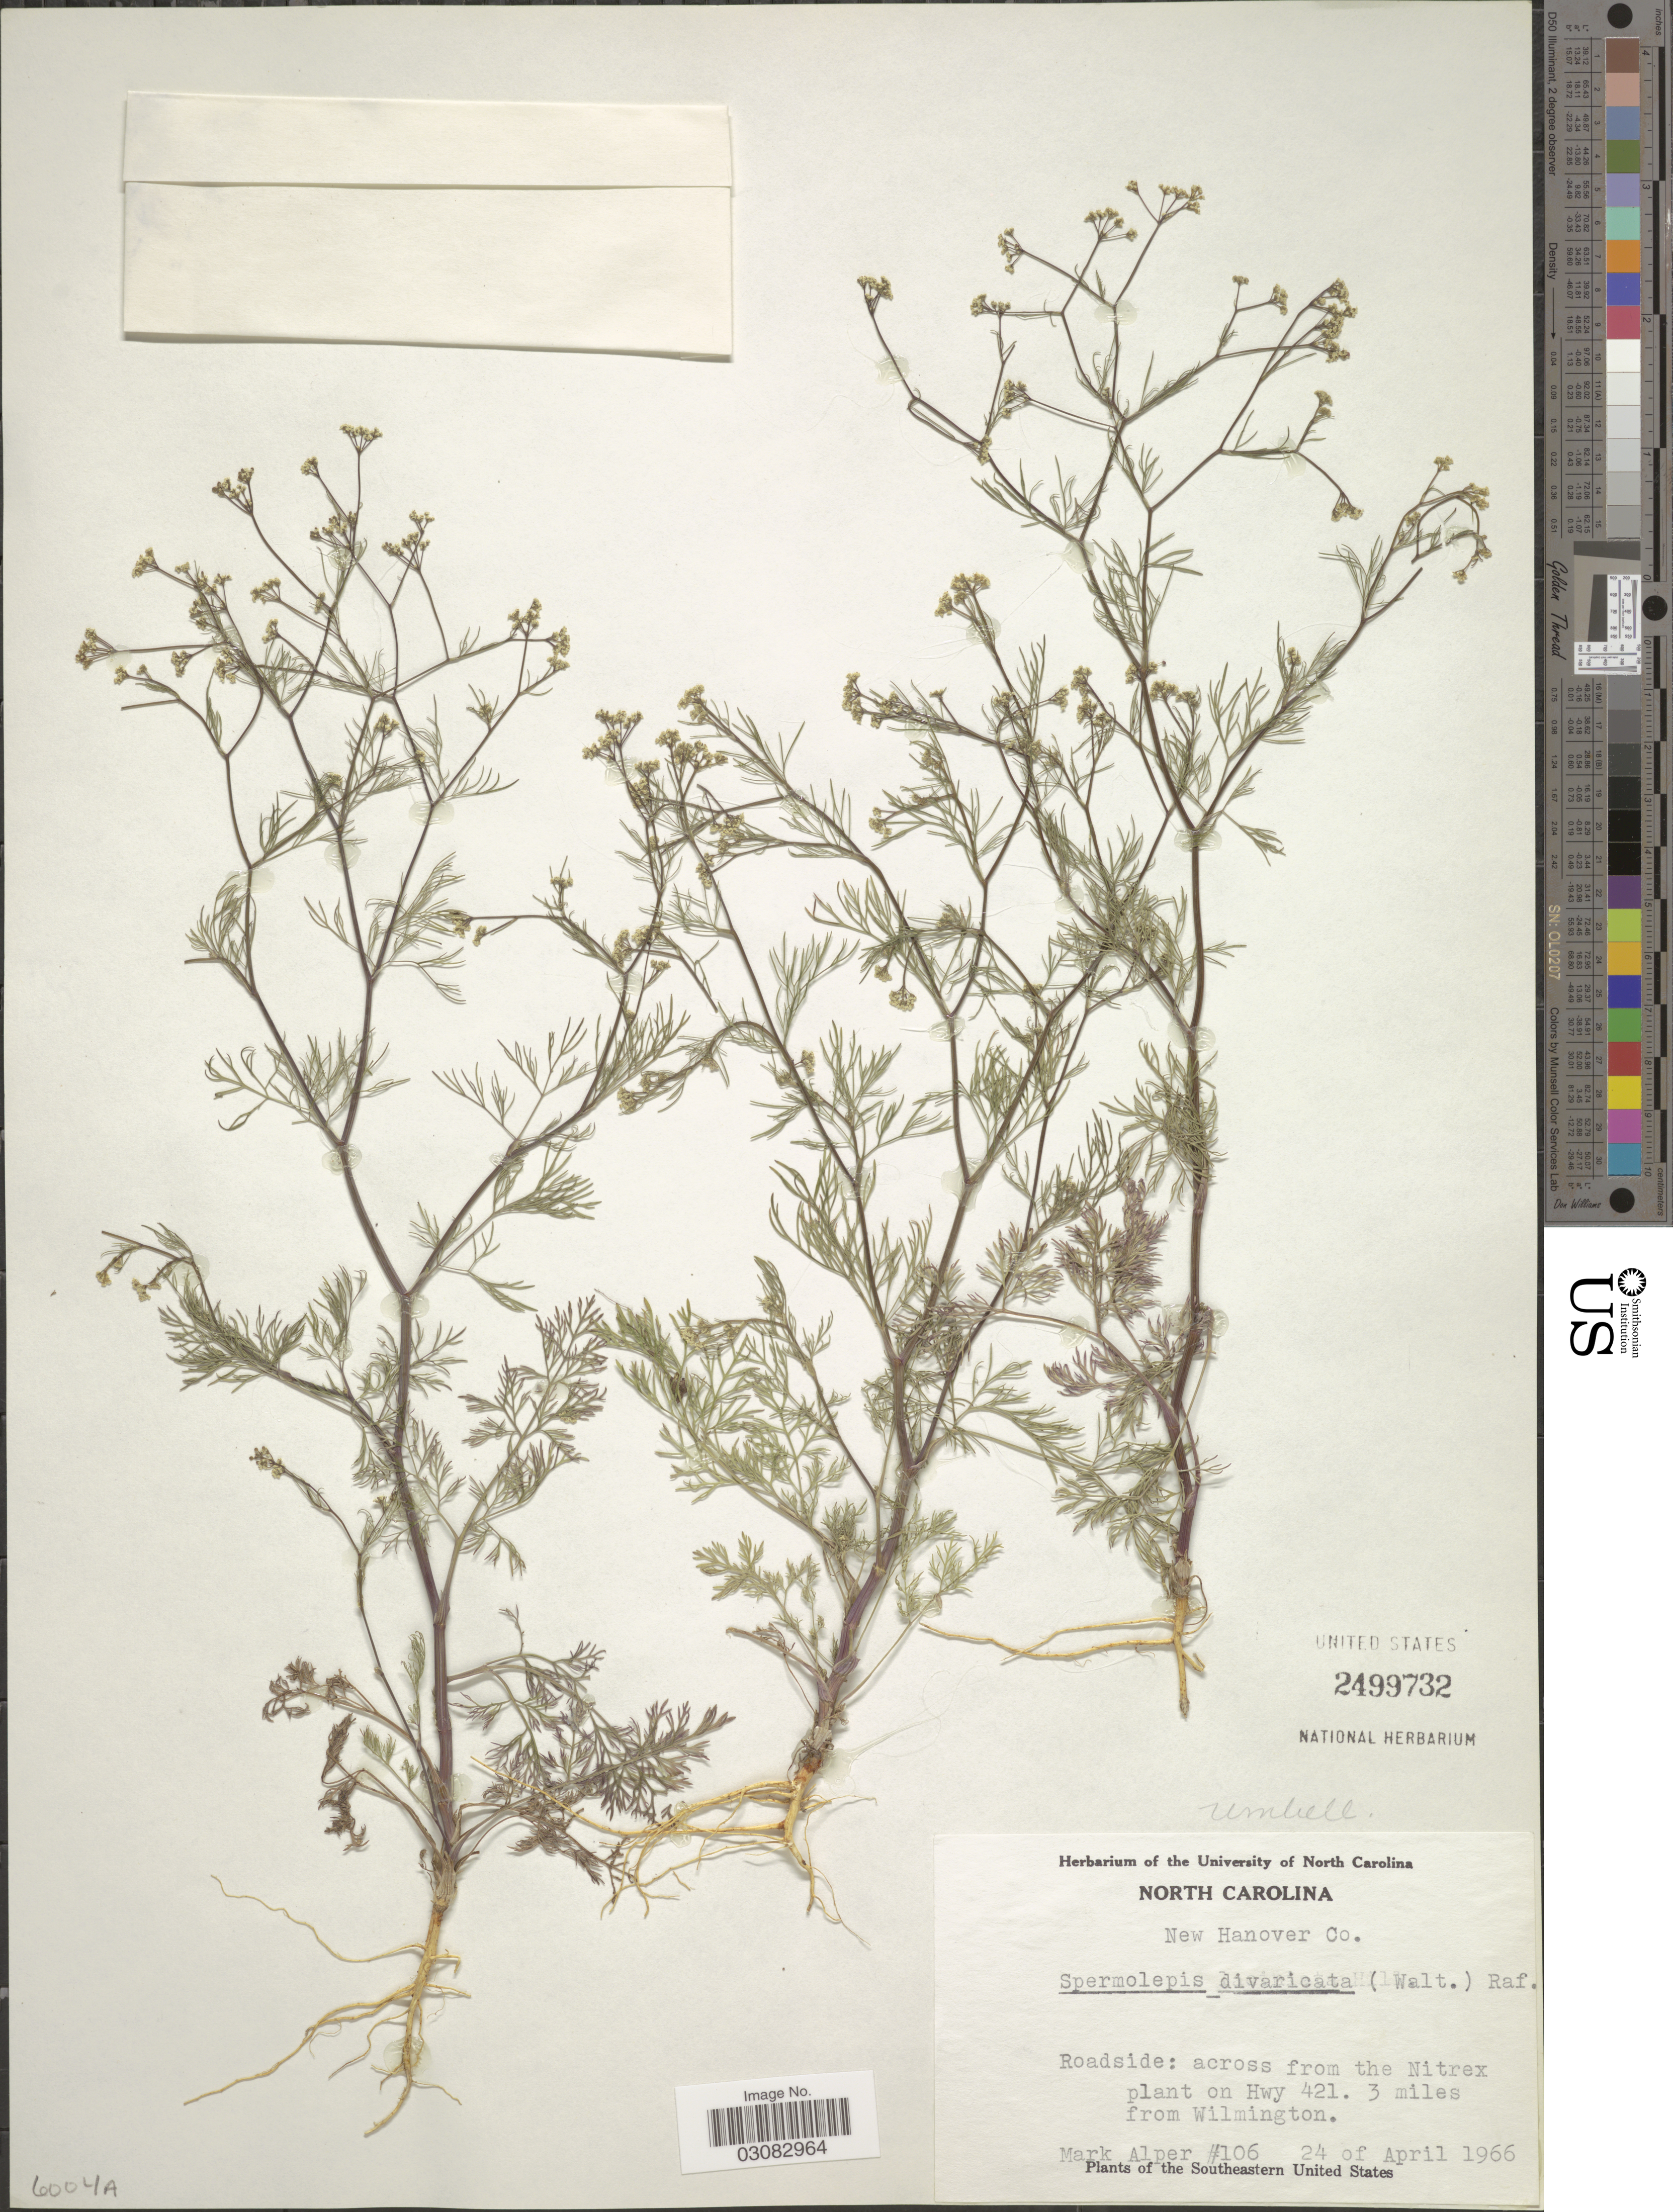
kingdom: Plantae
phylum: Tracheophyta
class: Magnoliopsida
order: Apiales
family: Apiaceae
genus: Spermolepis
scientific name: Spermolepis divaricata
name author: (Walter) Raf.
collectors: M. Alper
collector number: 106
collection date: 1966-04-24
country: United States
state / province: North Carolina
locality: New Hanover Co., Roadside: across from the Nitrex plant on Hwy 421, 3 miles from Wilmington.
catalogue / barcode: US 2499732